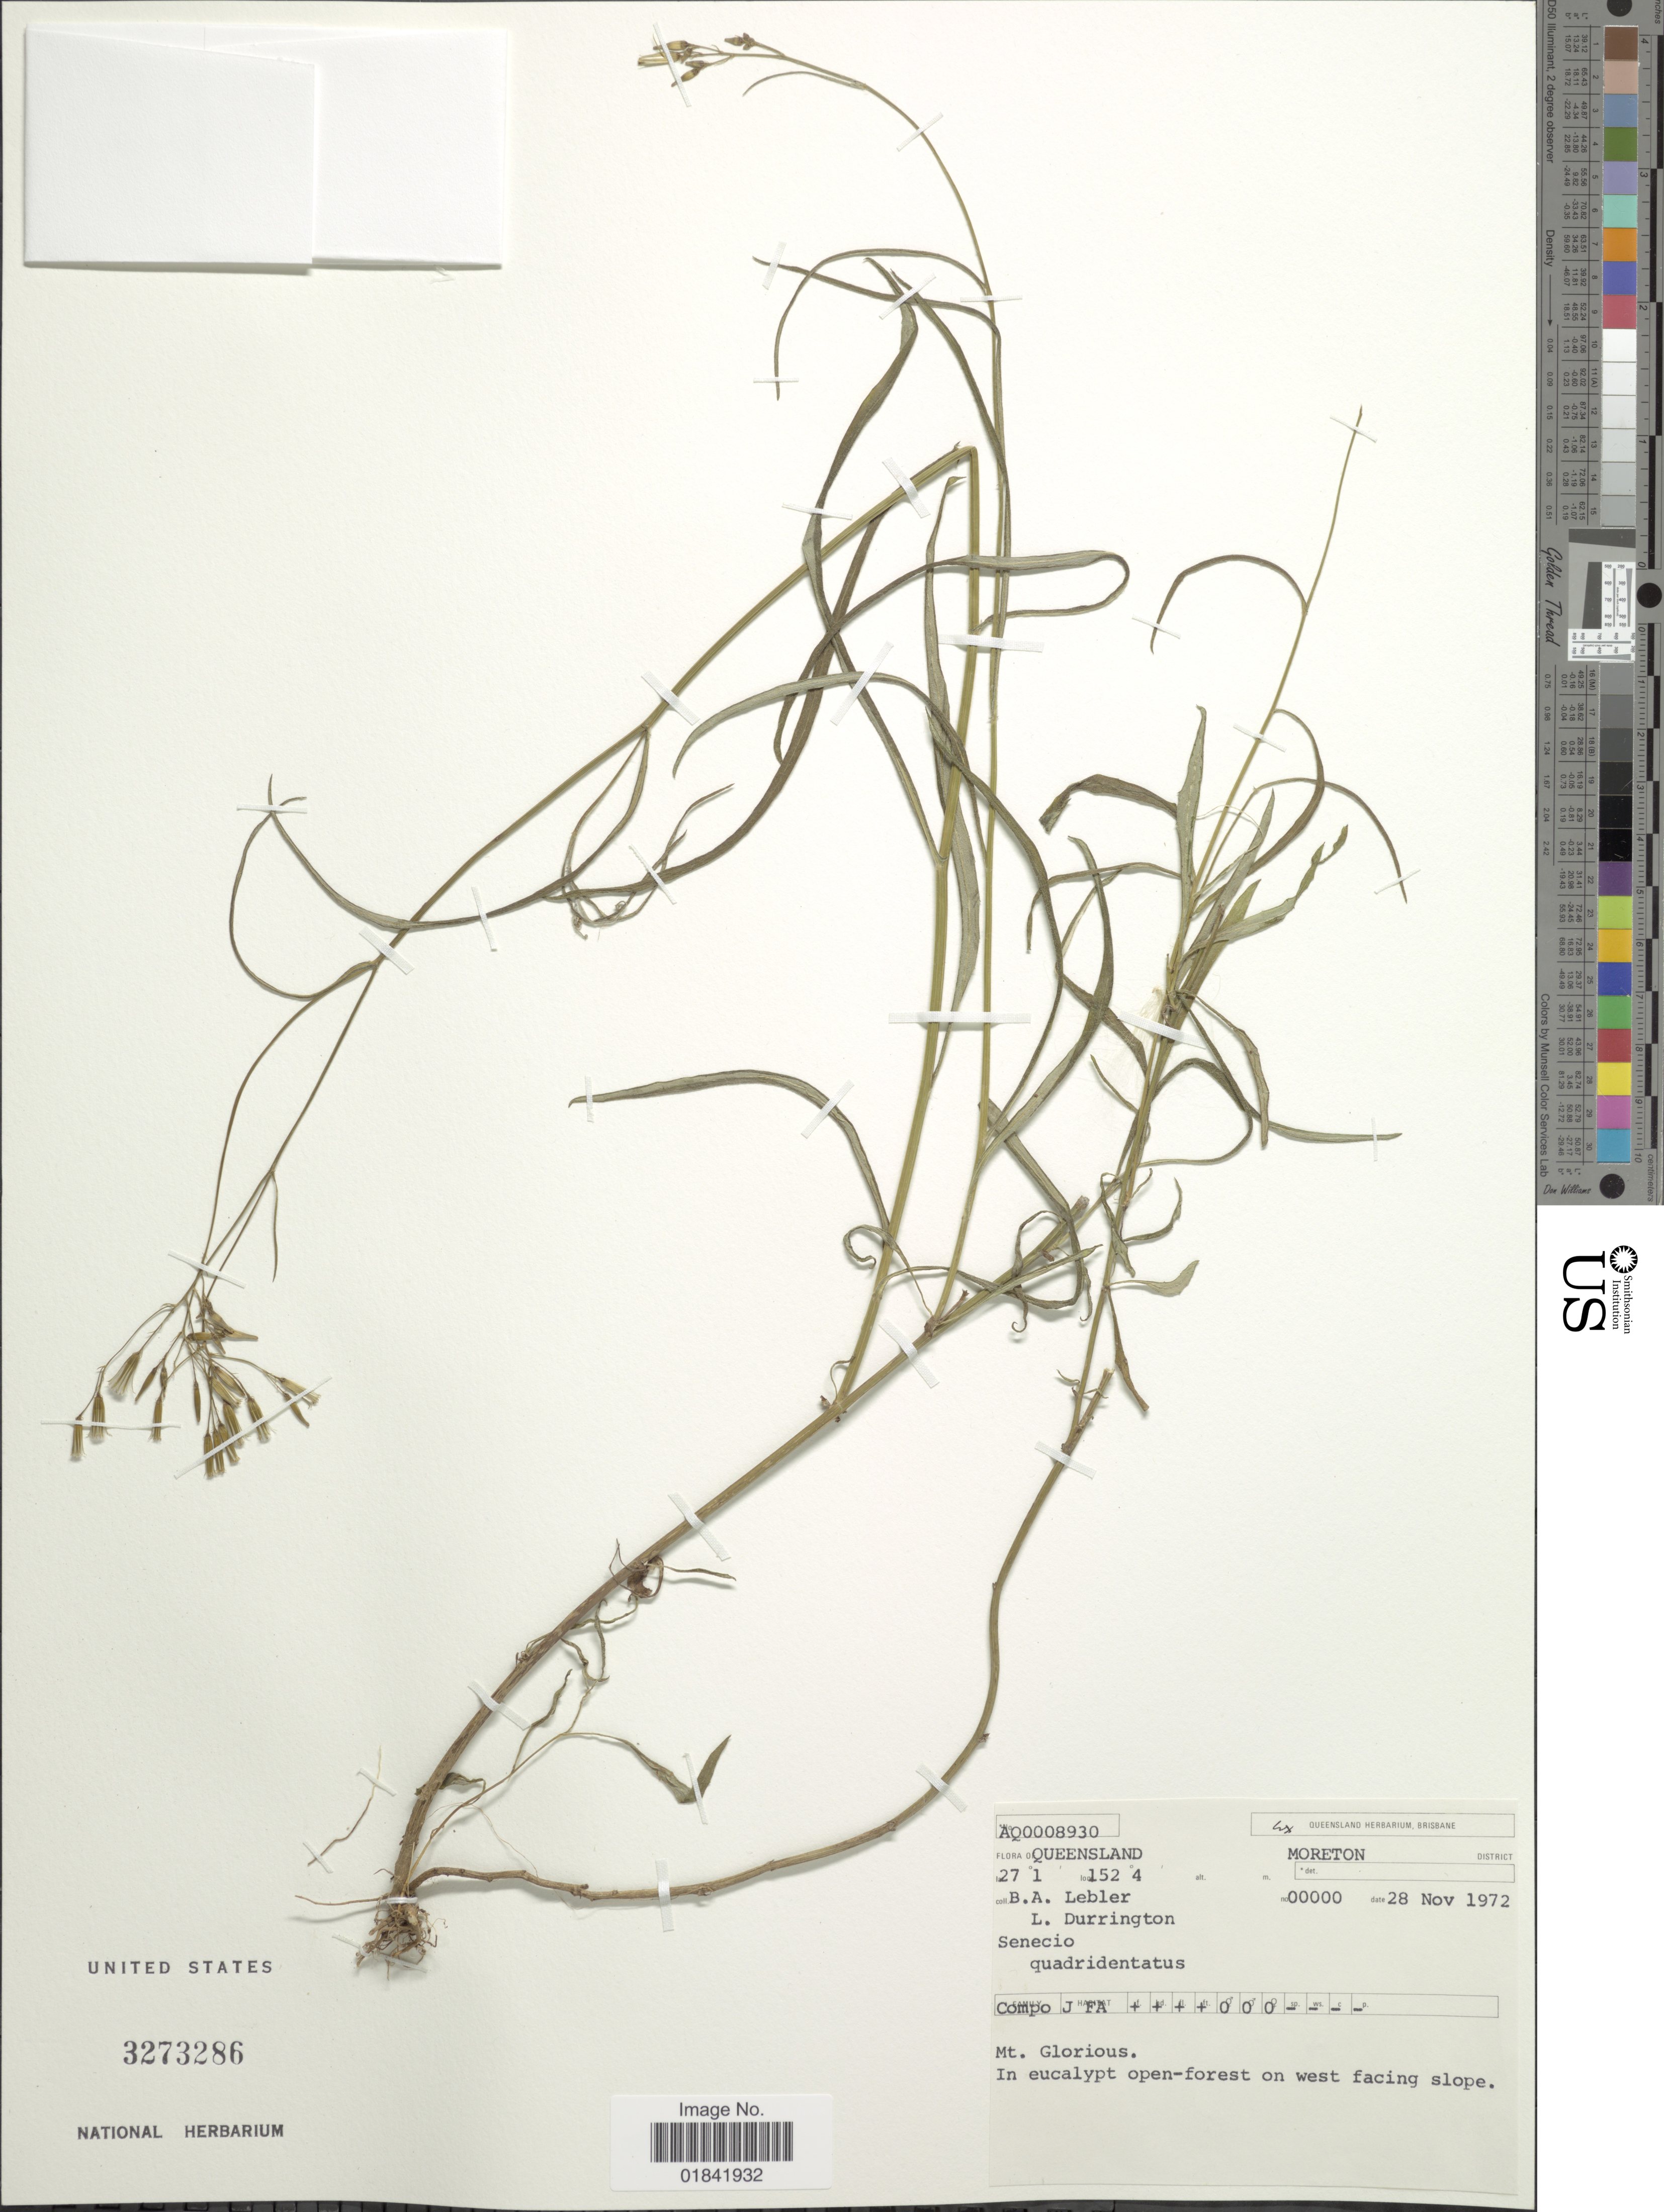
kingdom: Plantae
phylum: Tracheophyta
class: Magnoliopsida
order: Asterales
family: Asteraceae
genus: Senecio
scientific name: Senecio quadridentatus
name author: Labill.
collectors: B. Lebler & L. Durrington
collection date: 1972-11-28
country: Australia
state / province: Queensland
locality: Moreton District, Mt. Glorious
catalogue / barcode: US 3273286